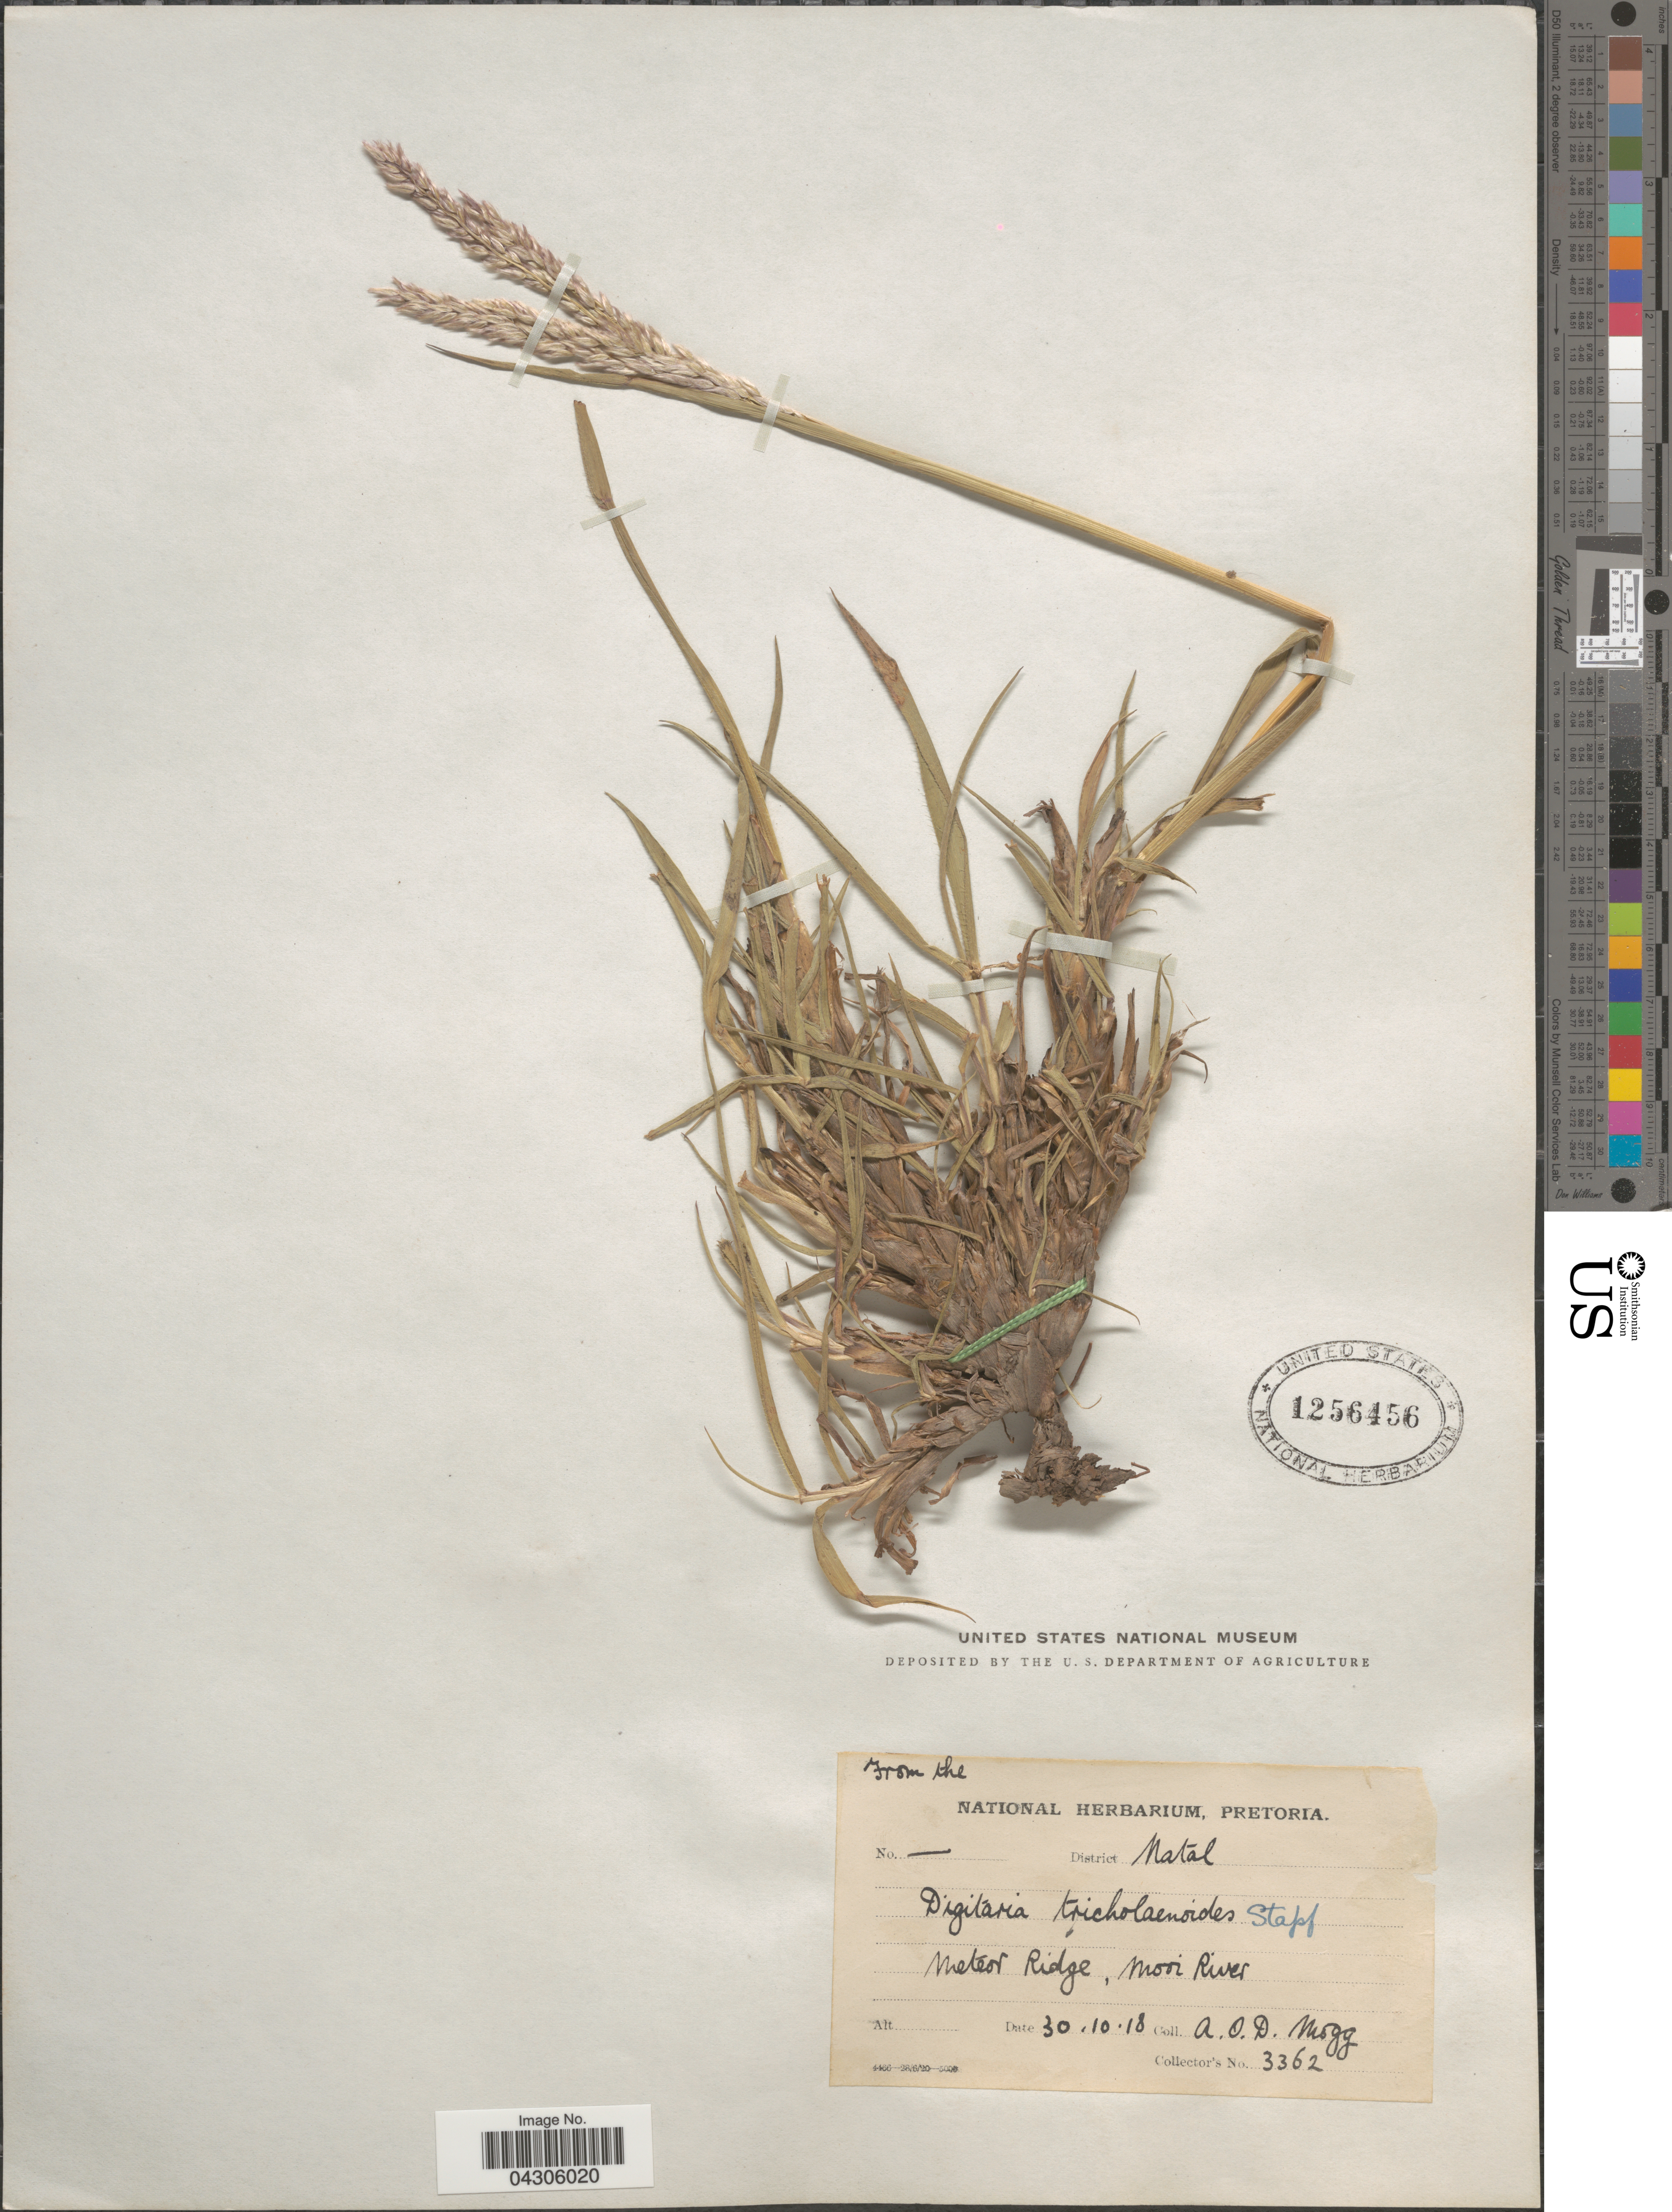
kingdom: Plantae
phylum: Tracheophyta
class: Liliopsida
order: Poales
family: Poaceae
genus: Digitaria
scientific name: Digitaria tricholaenoides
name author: Stapf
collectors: A. O. Mogg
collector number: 3362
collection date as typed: Transcribed d/m/y: 30/10/18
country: South Africa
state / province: KwaZulu-Natal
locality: District Natal. Meteor Ridge, Mooi River.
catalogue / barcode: US 1256456